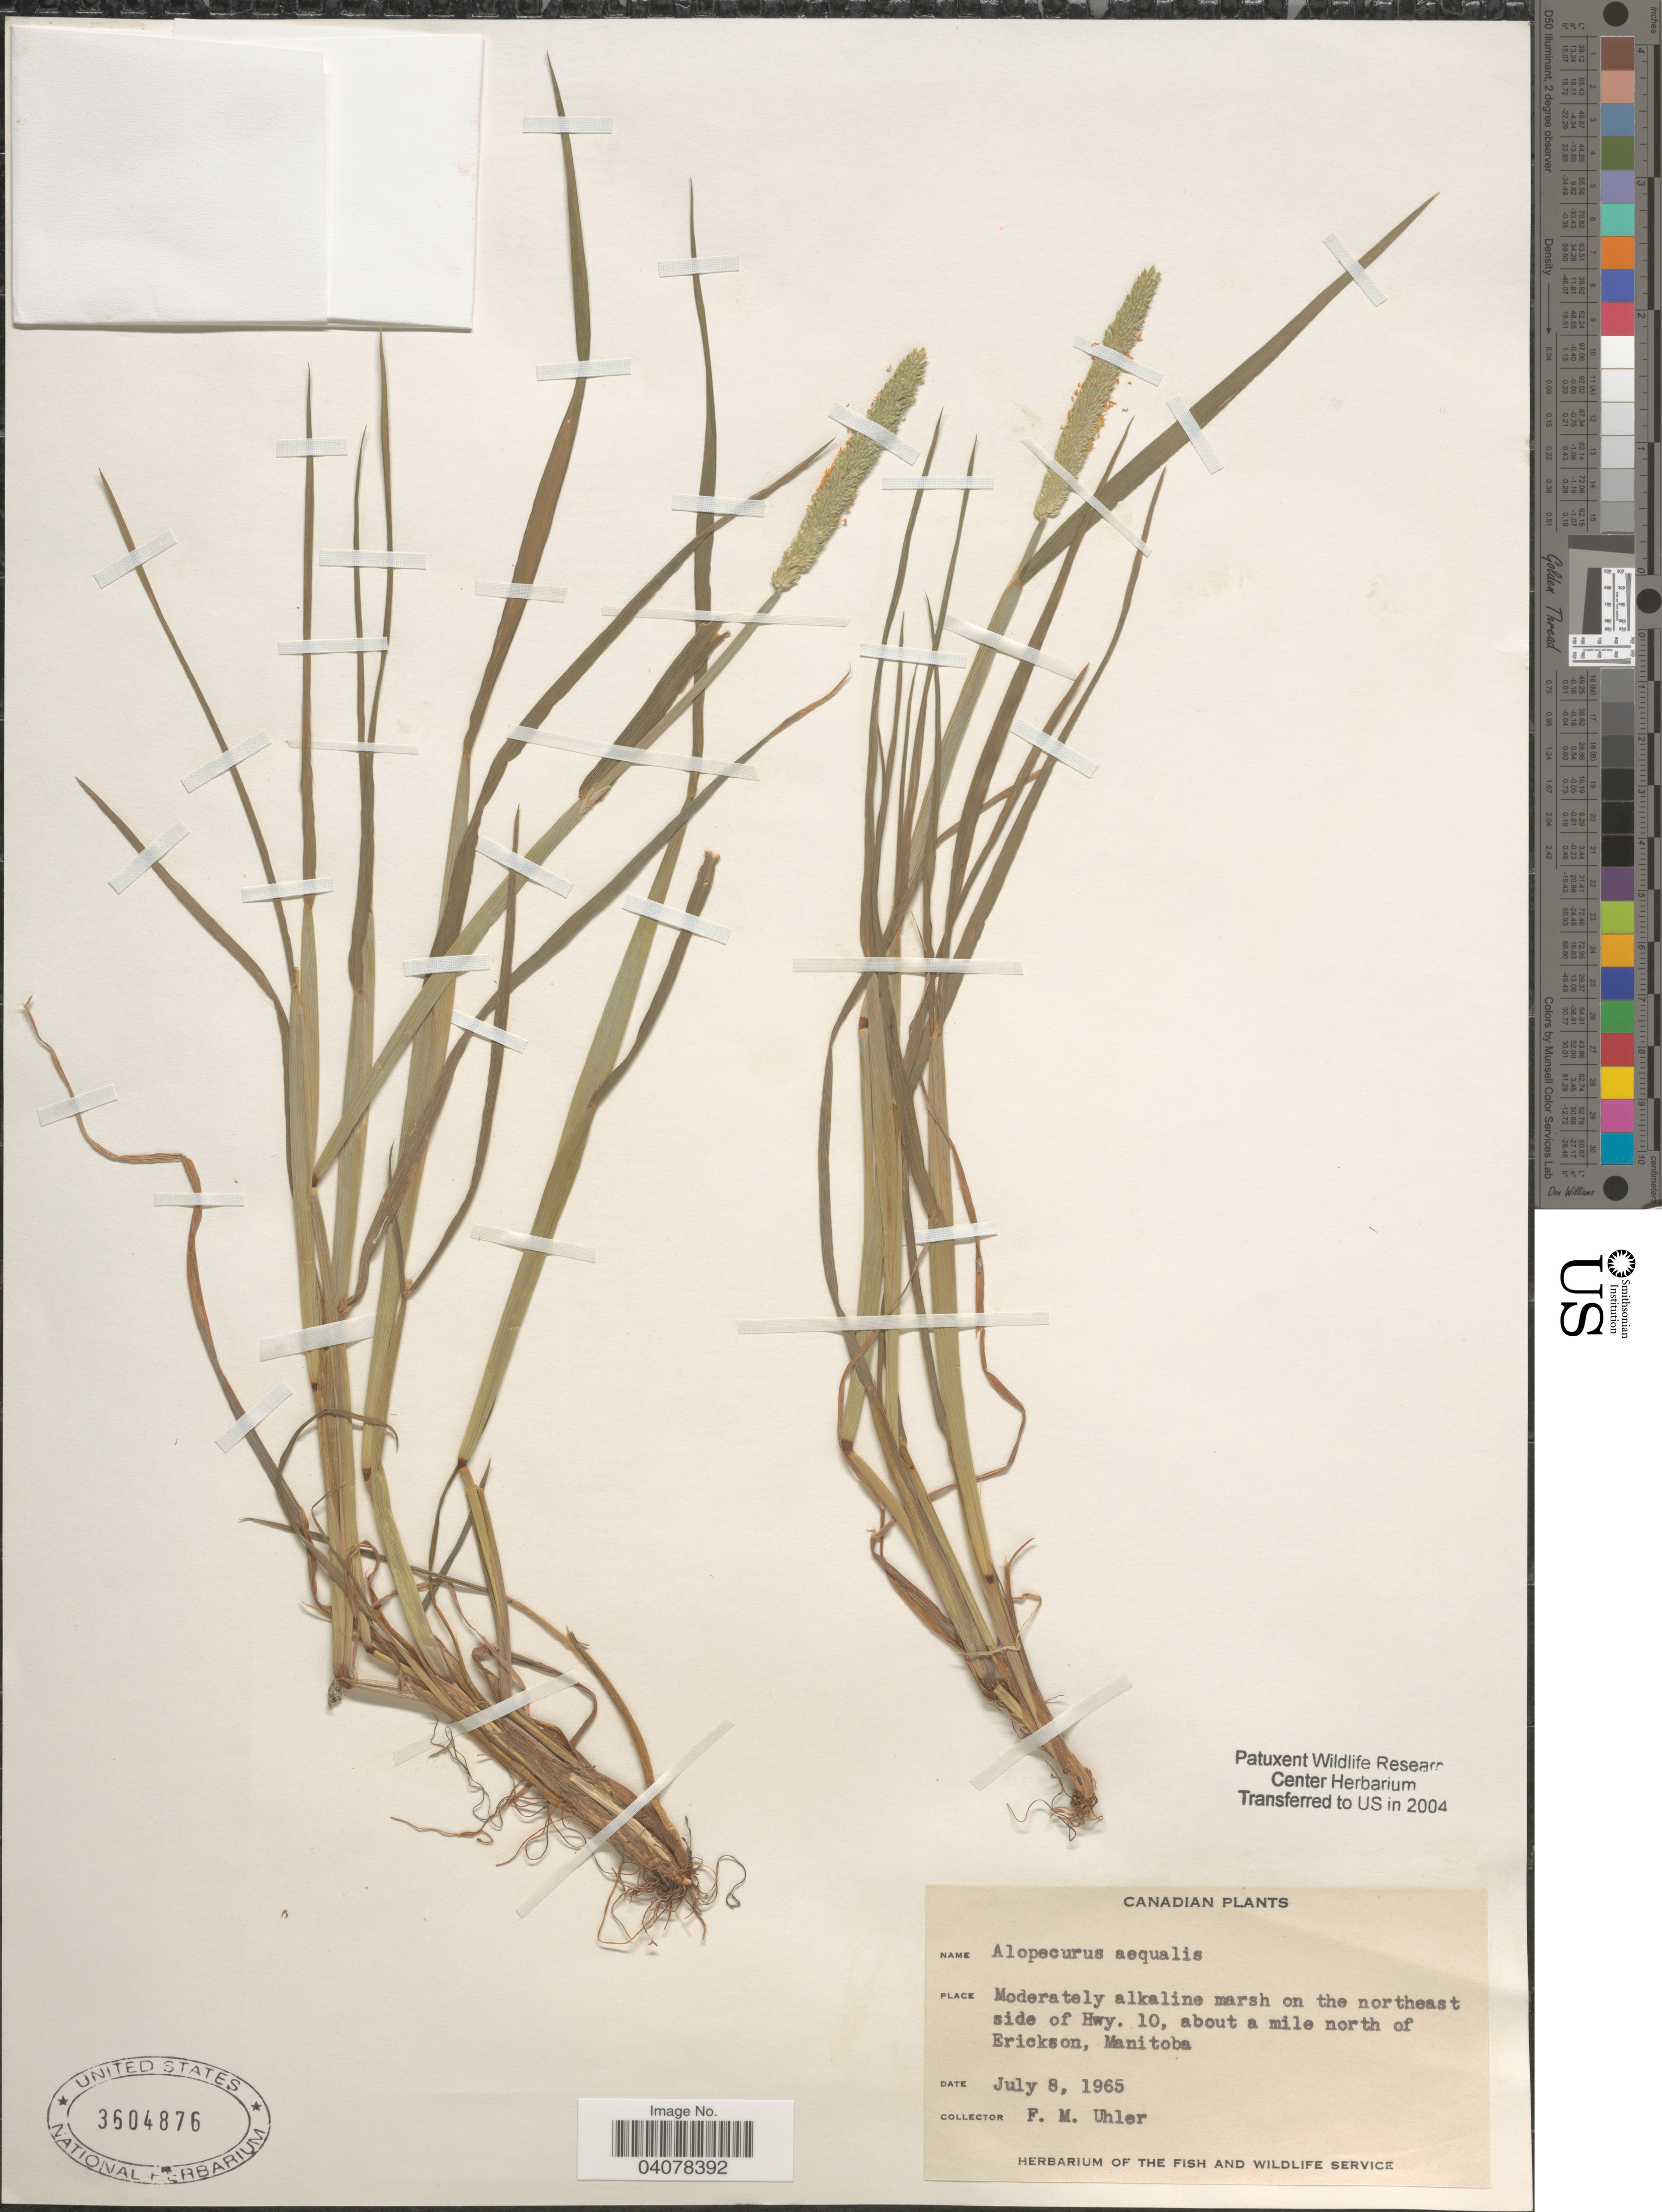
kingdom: Plantae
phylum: Tracheophyta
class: Liliopsida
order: Poales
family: Poaceae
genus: Alopecurus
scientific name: Alopecurus aequalis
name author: Sobol.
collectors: F. M. Uhler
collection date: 1965-07-08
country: Canada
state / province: Manitoba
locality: Moderately alkaline marsh on the northeast side of Hwy. 10, about a mile north of Erickson.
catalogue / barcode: US 3604876